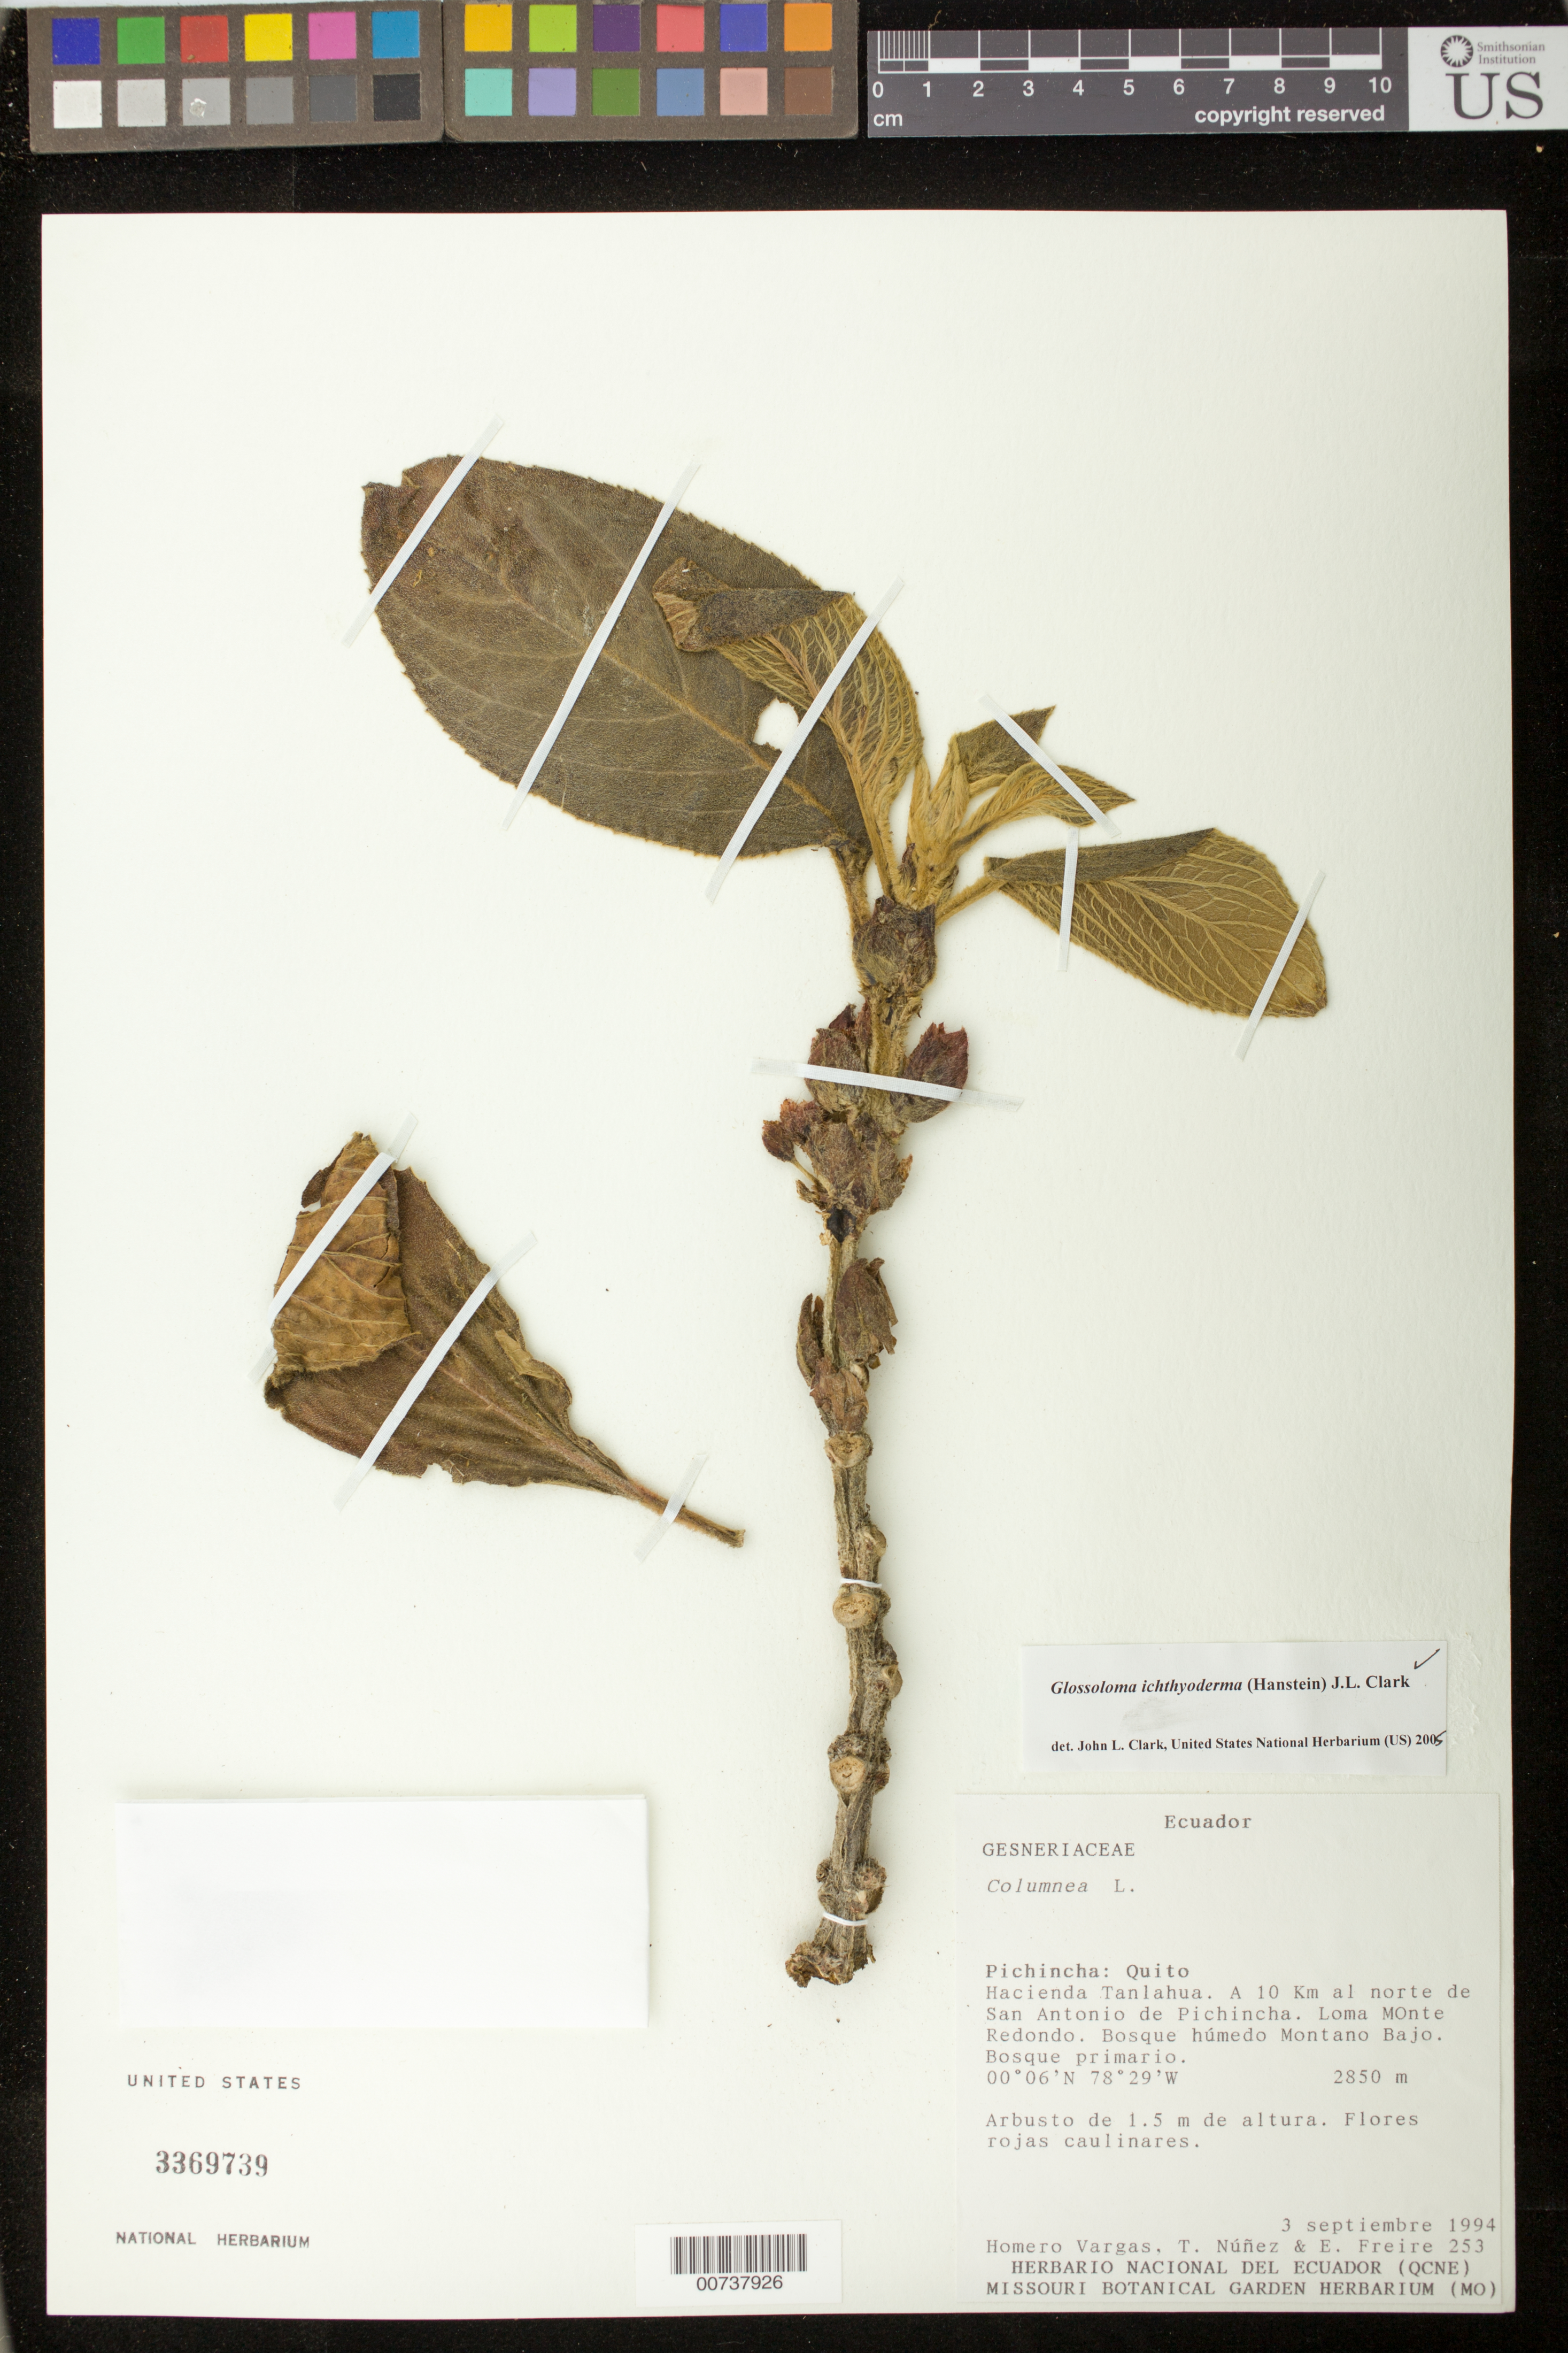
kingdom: Plantae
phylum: Tracheophyta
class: Magnoliopsida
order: Lamiales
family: Gesneriaceae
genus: Glossoloma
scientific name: Glossoloma ichthyoderma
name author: (Hanst.) J.L. Clark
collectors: H. Vargas, T. Núñez & E. Freire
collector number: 253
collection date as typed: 03 Sep 1994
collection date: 1994-09-03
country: Ecuador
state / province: Pichincha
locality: Cantón Quito. Hacienda Tanlahua. A 10 km al norte de San Antonio de Pichincha. Loma Monte Redondo.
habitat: Bosque húmedo montano; bosque primario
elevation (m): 2850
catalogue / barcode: US 3369739